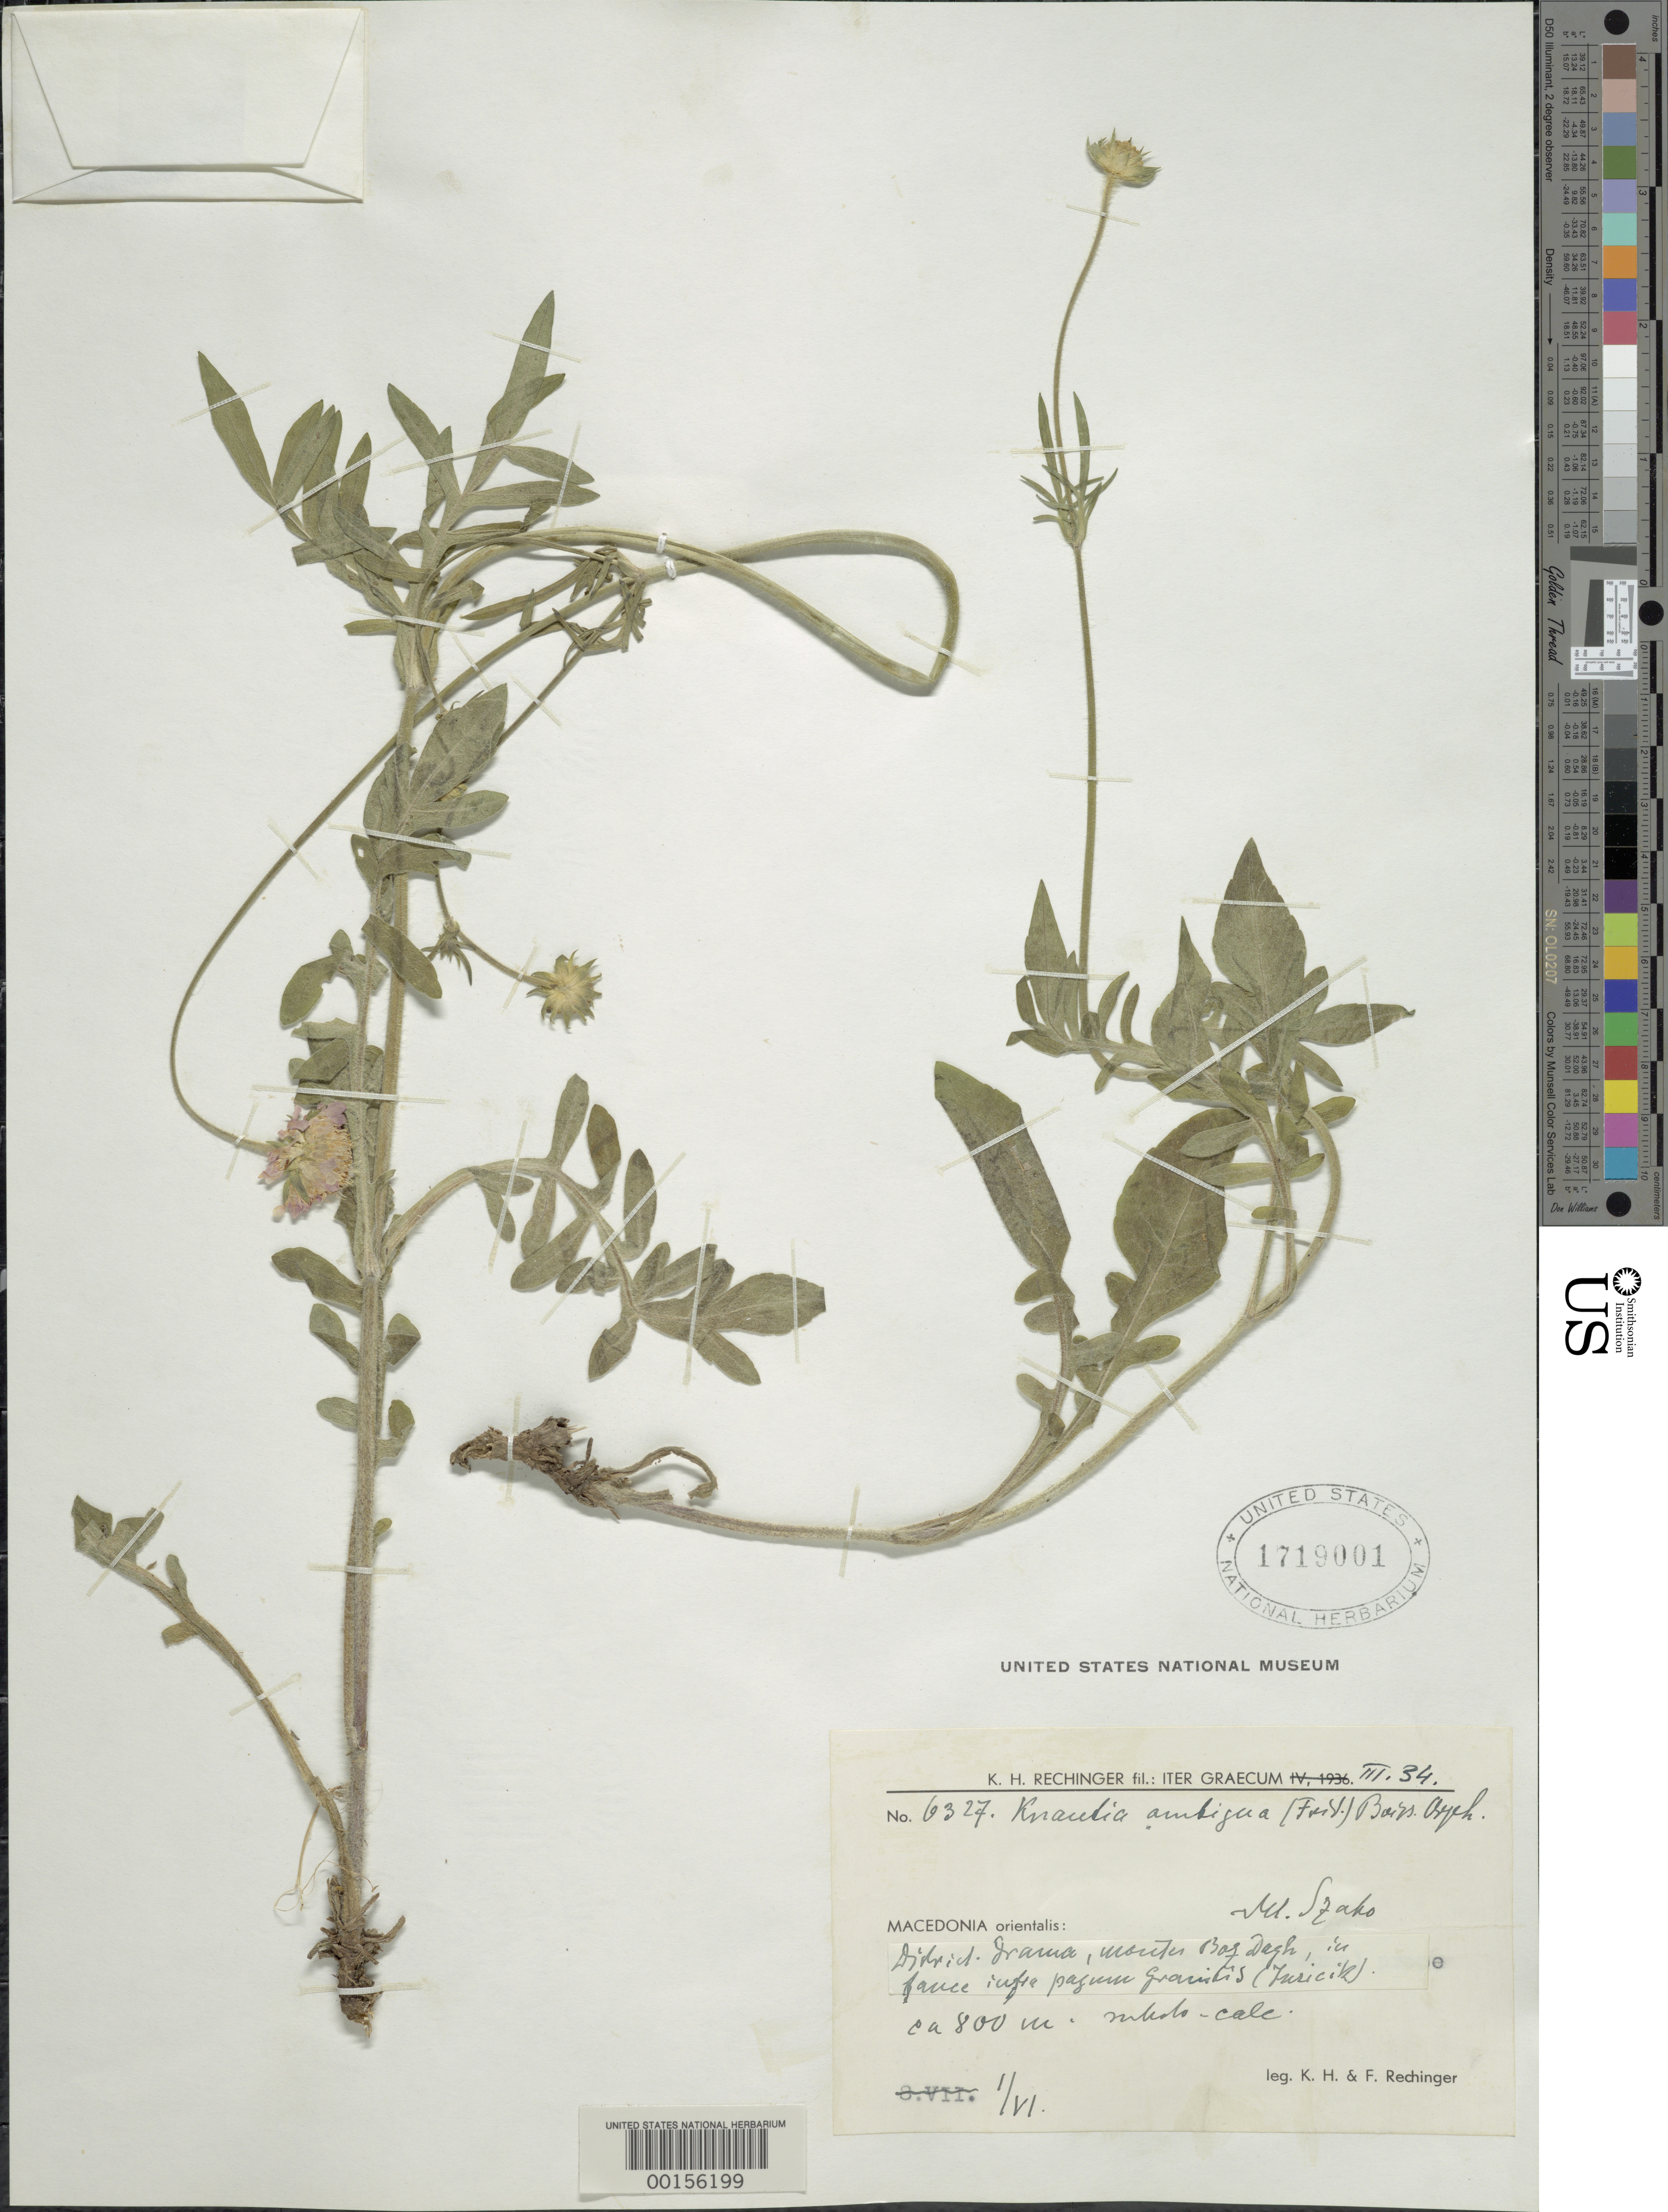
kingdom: Plantae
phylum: Tracheophyta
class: Magnoliopsida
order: Dipsacales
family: Caprifoliaceae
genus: Knautia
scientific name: Knautia ambigua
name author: Boiss. & Orph.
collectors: K. H. Rechinger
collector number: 6327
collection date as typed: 01 Mar 1934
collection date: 1934-03-01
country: Greece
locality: Macedonia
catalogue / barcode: US 1719001